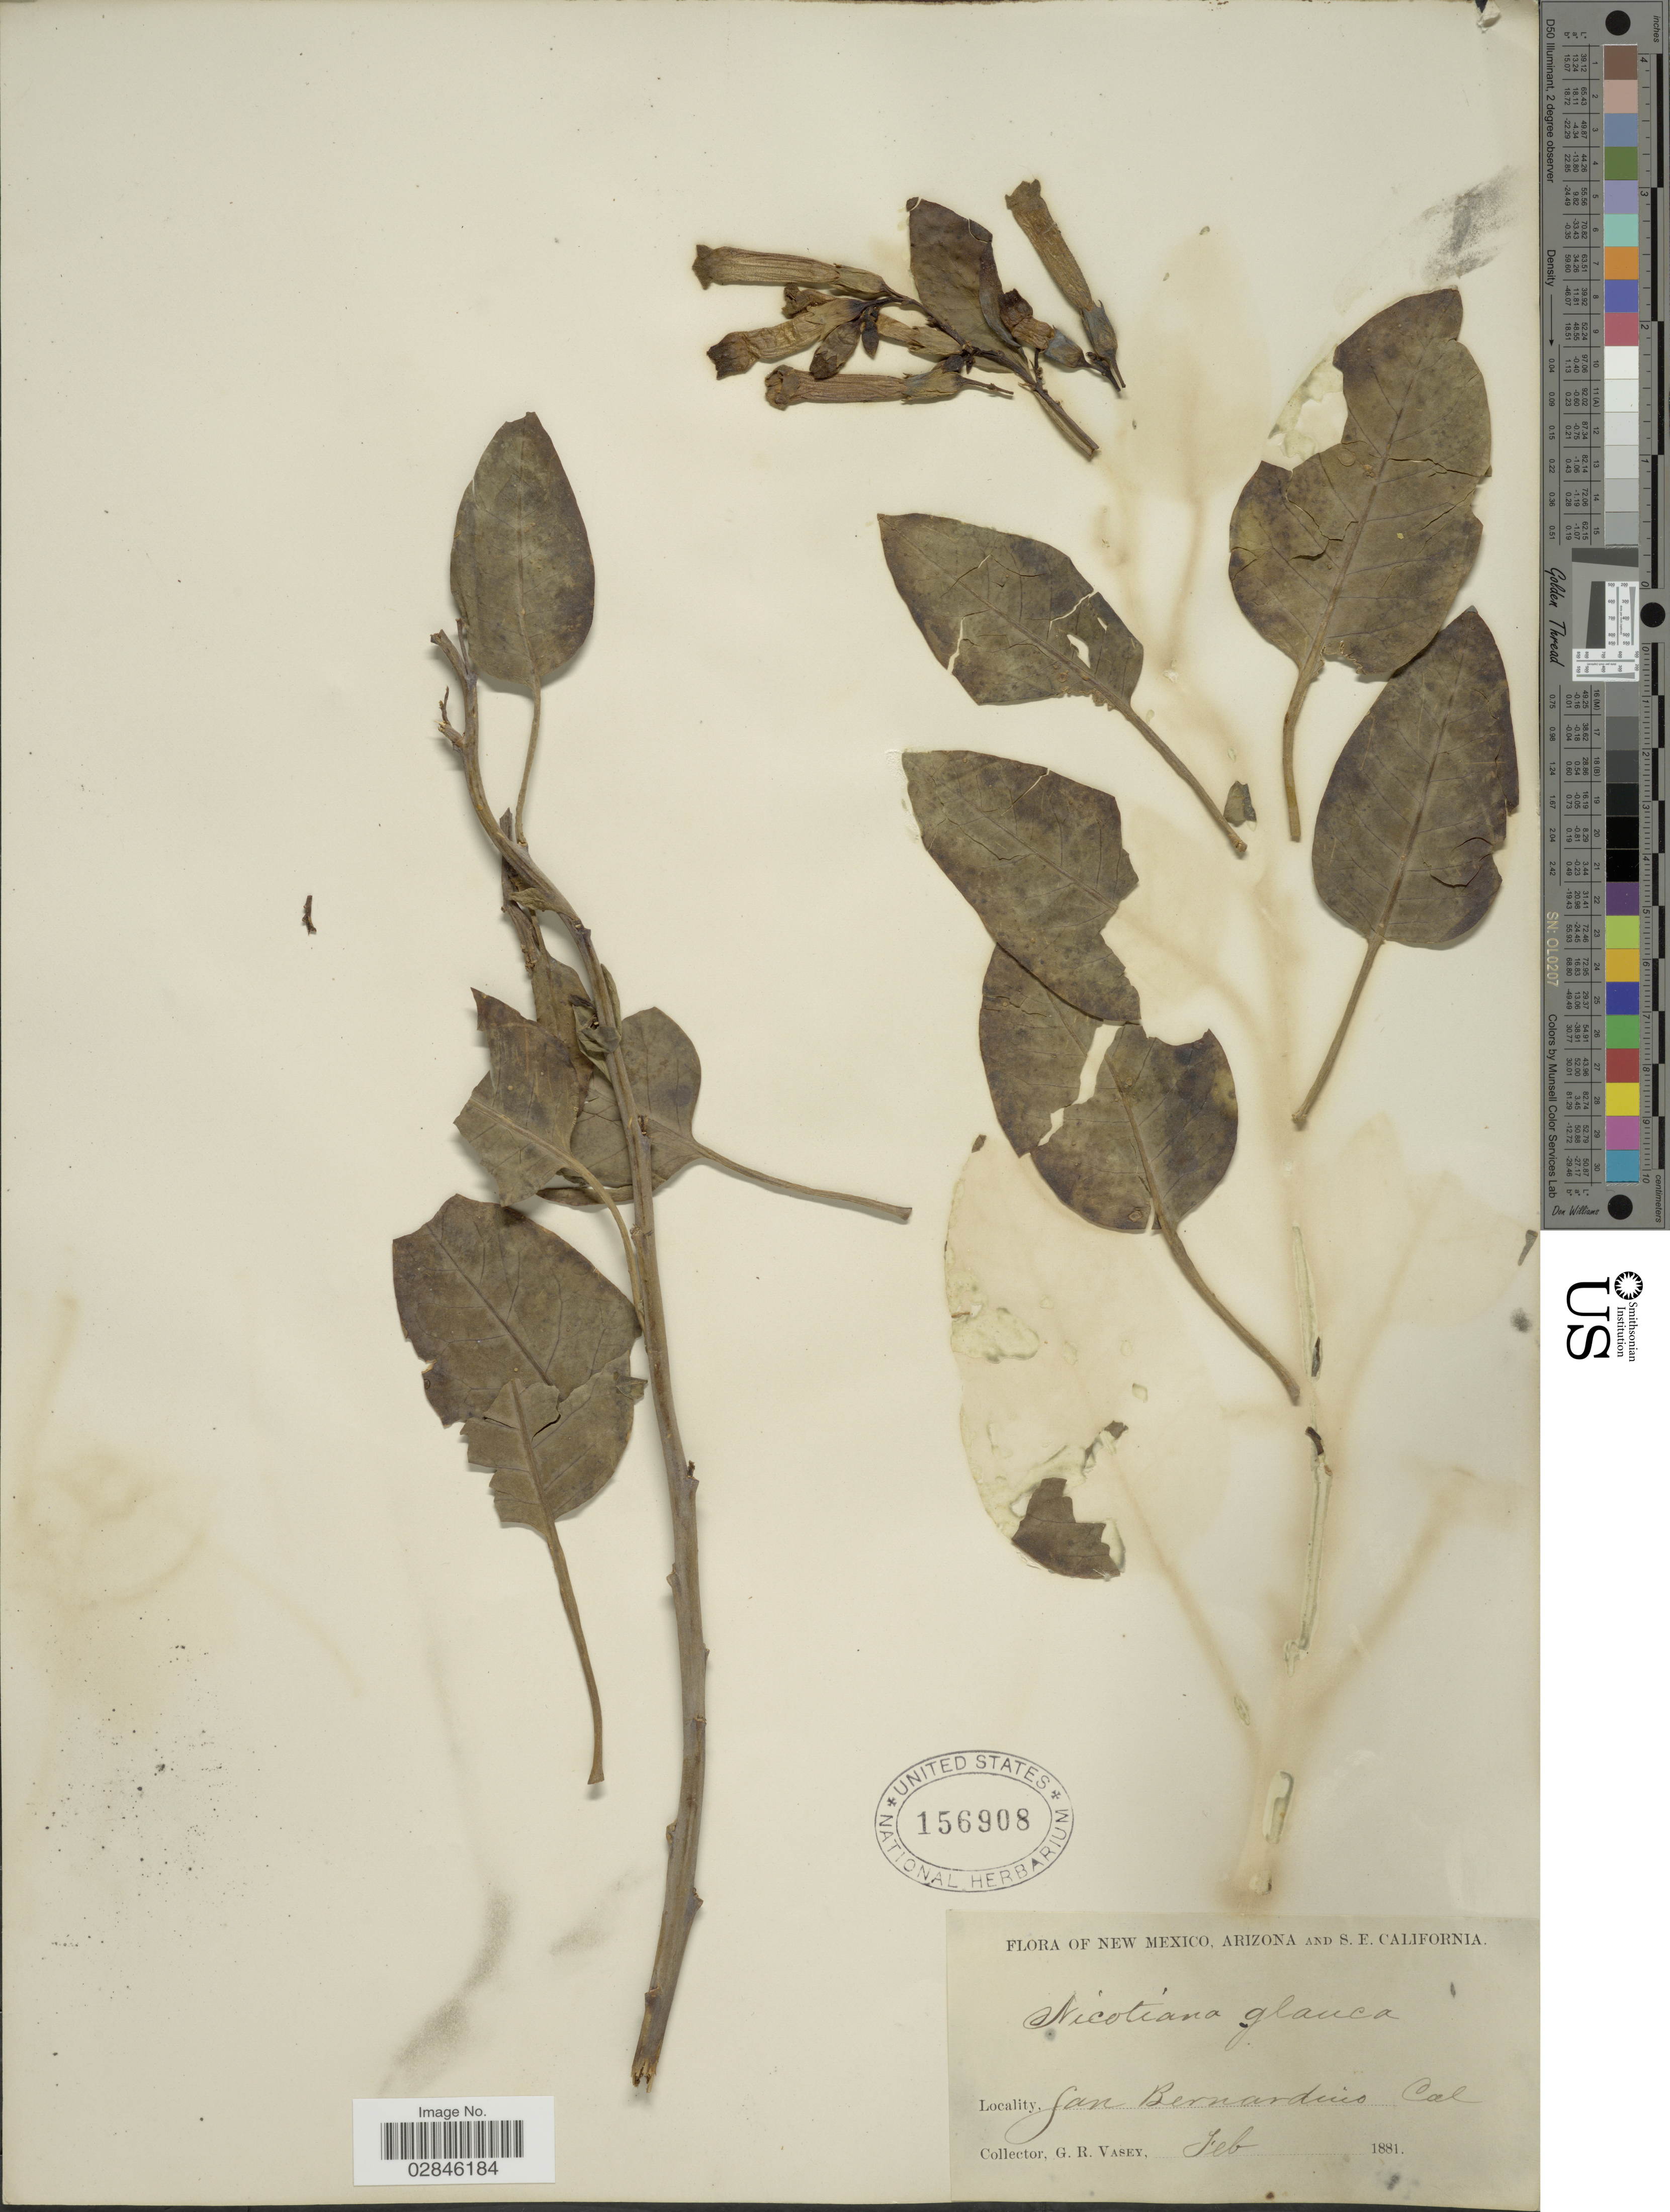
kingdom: Plantae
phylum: Tracheophyta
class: Magnoliopsida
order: Solanales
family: Solanaceae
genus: Nicotiana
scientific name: Nicotiana glauca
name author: Graham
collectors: G. R. Vasey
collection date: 1881-02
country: United States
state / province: California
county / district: San Bernardino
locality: San Bernardino Cal. S. E. California.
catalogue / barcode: US 156908